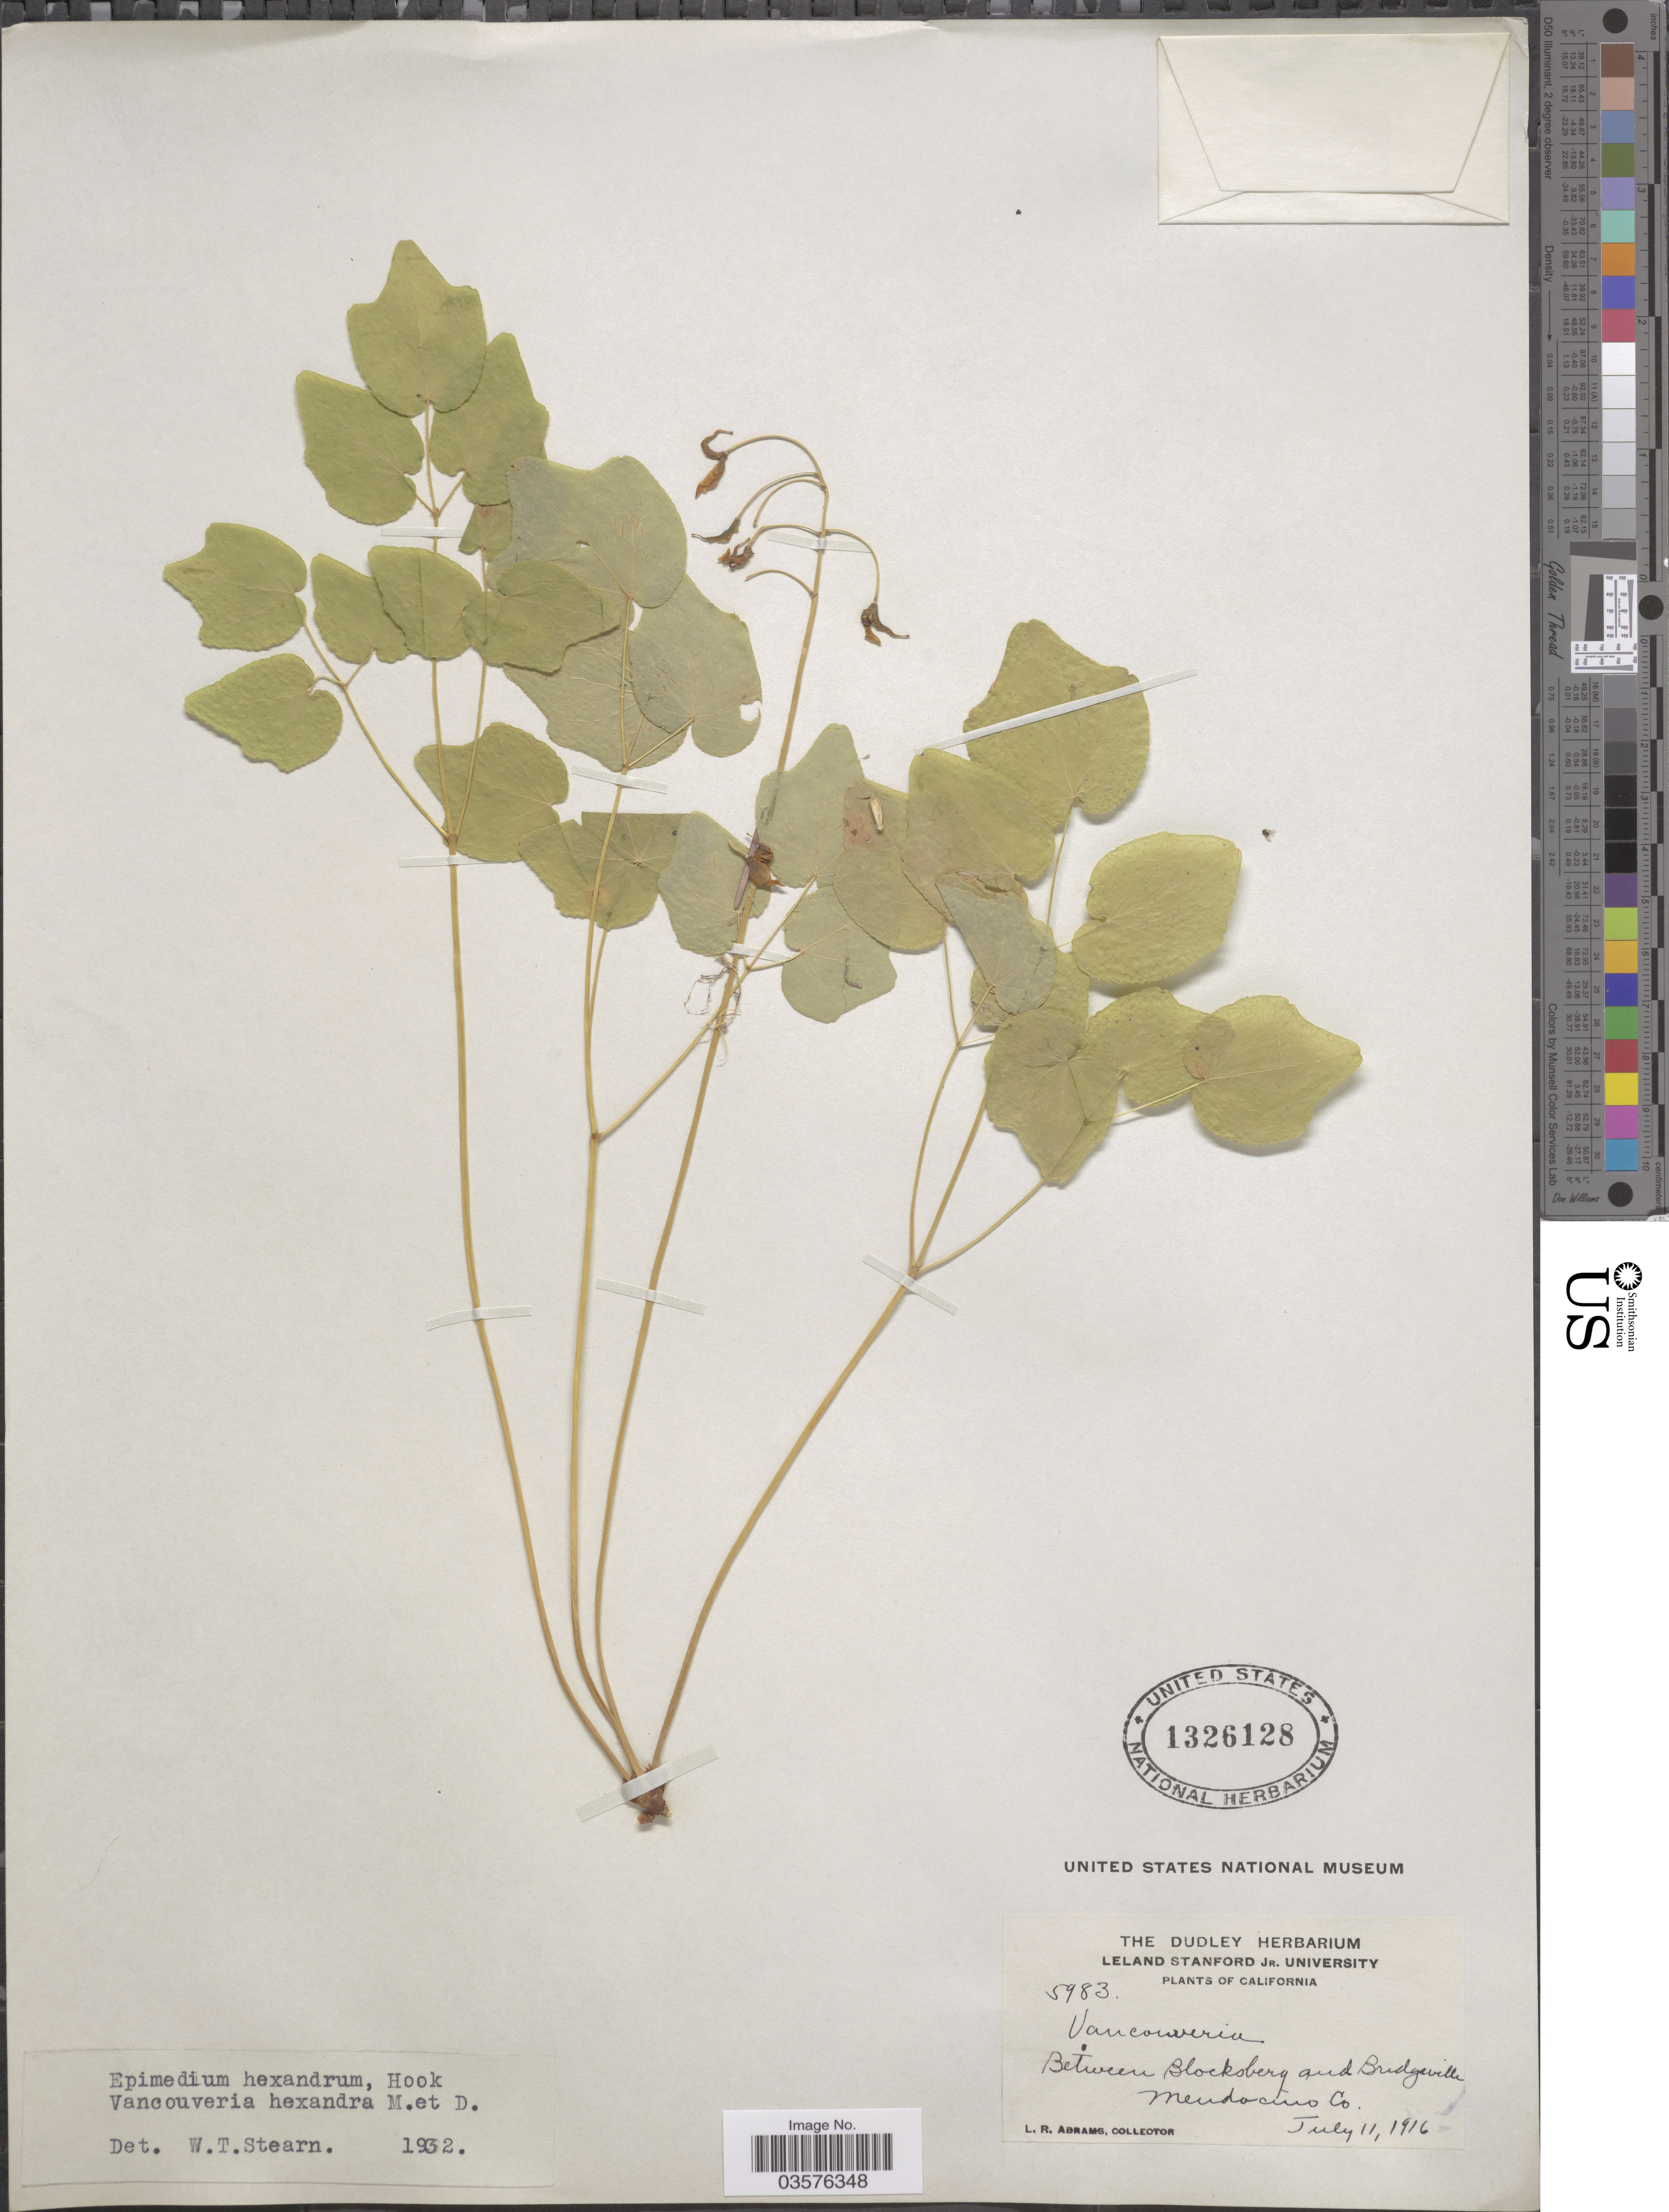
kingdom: Plantae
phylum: Tracheophyta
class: Magnoliopsida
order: Ranunculales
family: Berberidaceae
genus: Vancouveria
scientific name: Vancouveria hexandra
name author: (Hook.) C. Morren & Decne.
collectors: L. Abrams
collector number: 5983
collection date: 1916-07-11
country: United States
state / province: California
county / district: Mendocino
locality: Between Blocksberg and Bridgeville, Mendocino Co.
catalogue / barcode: US 1326128